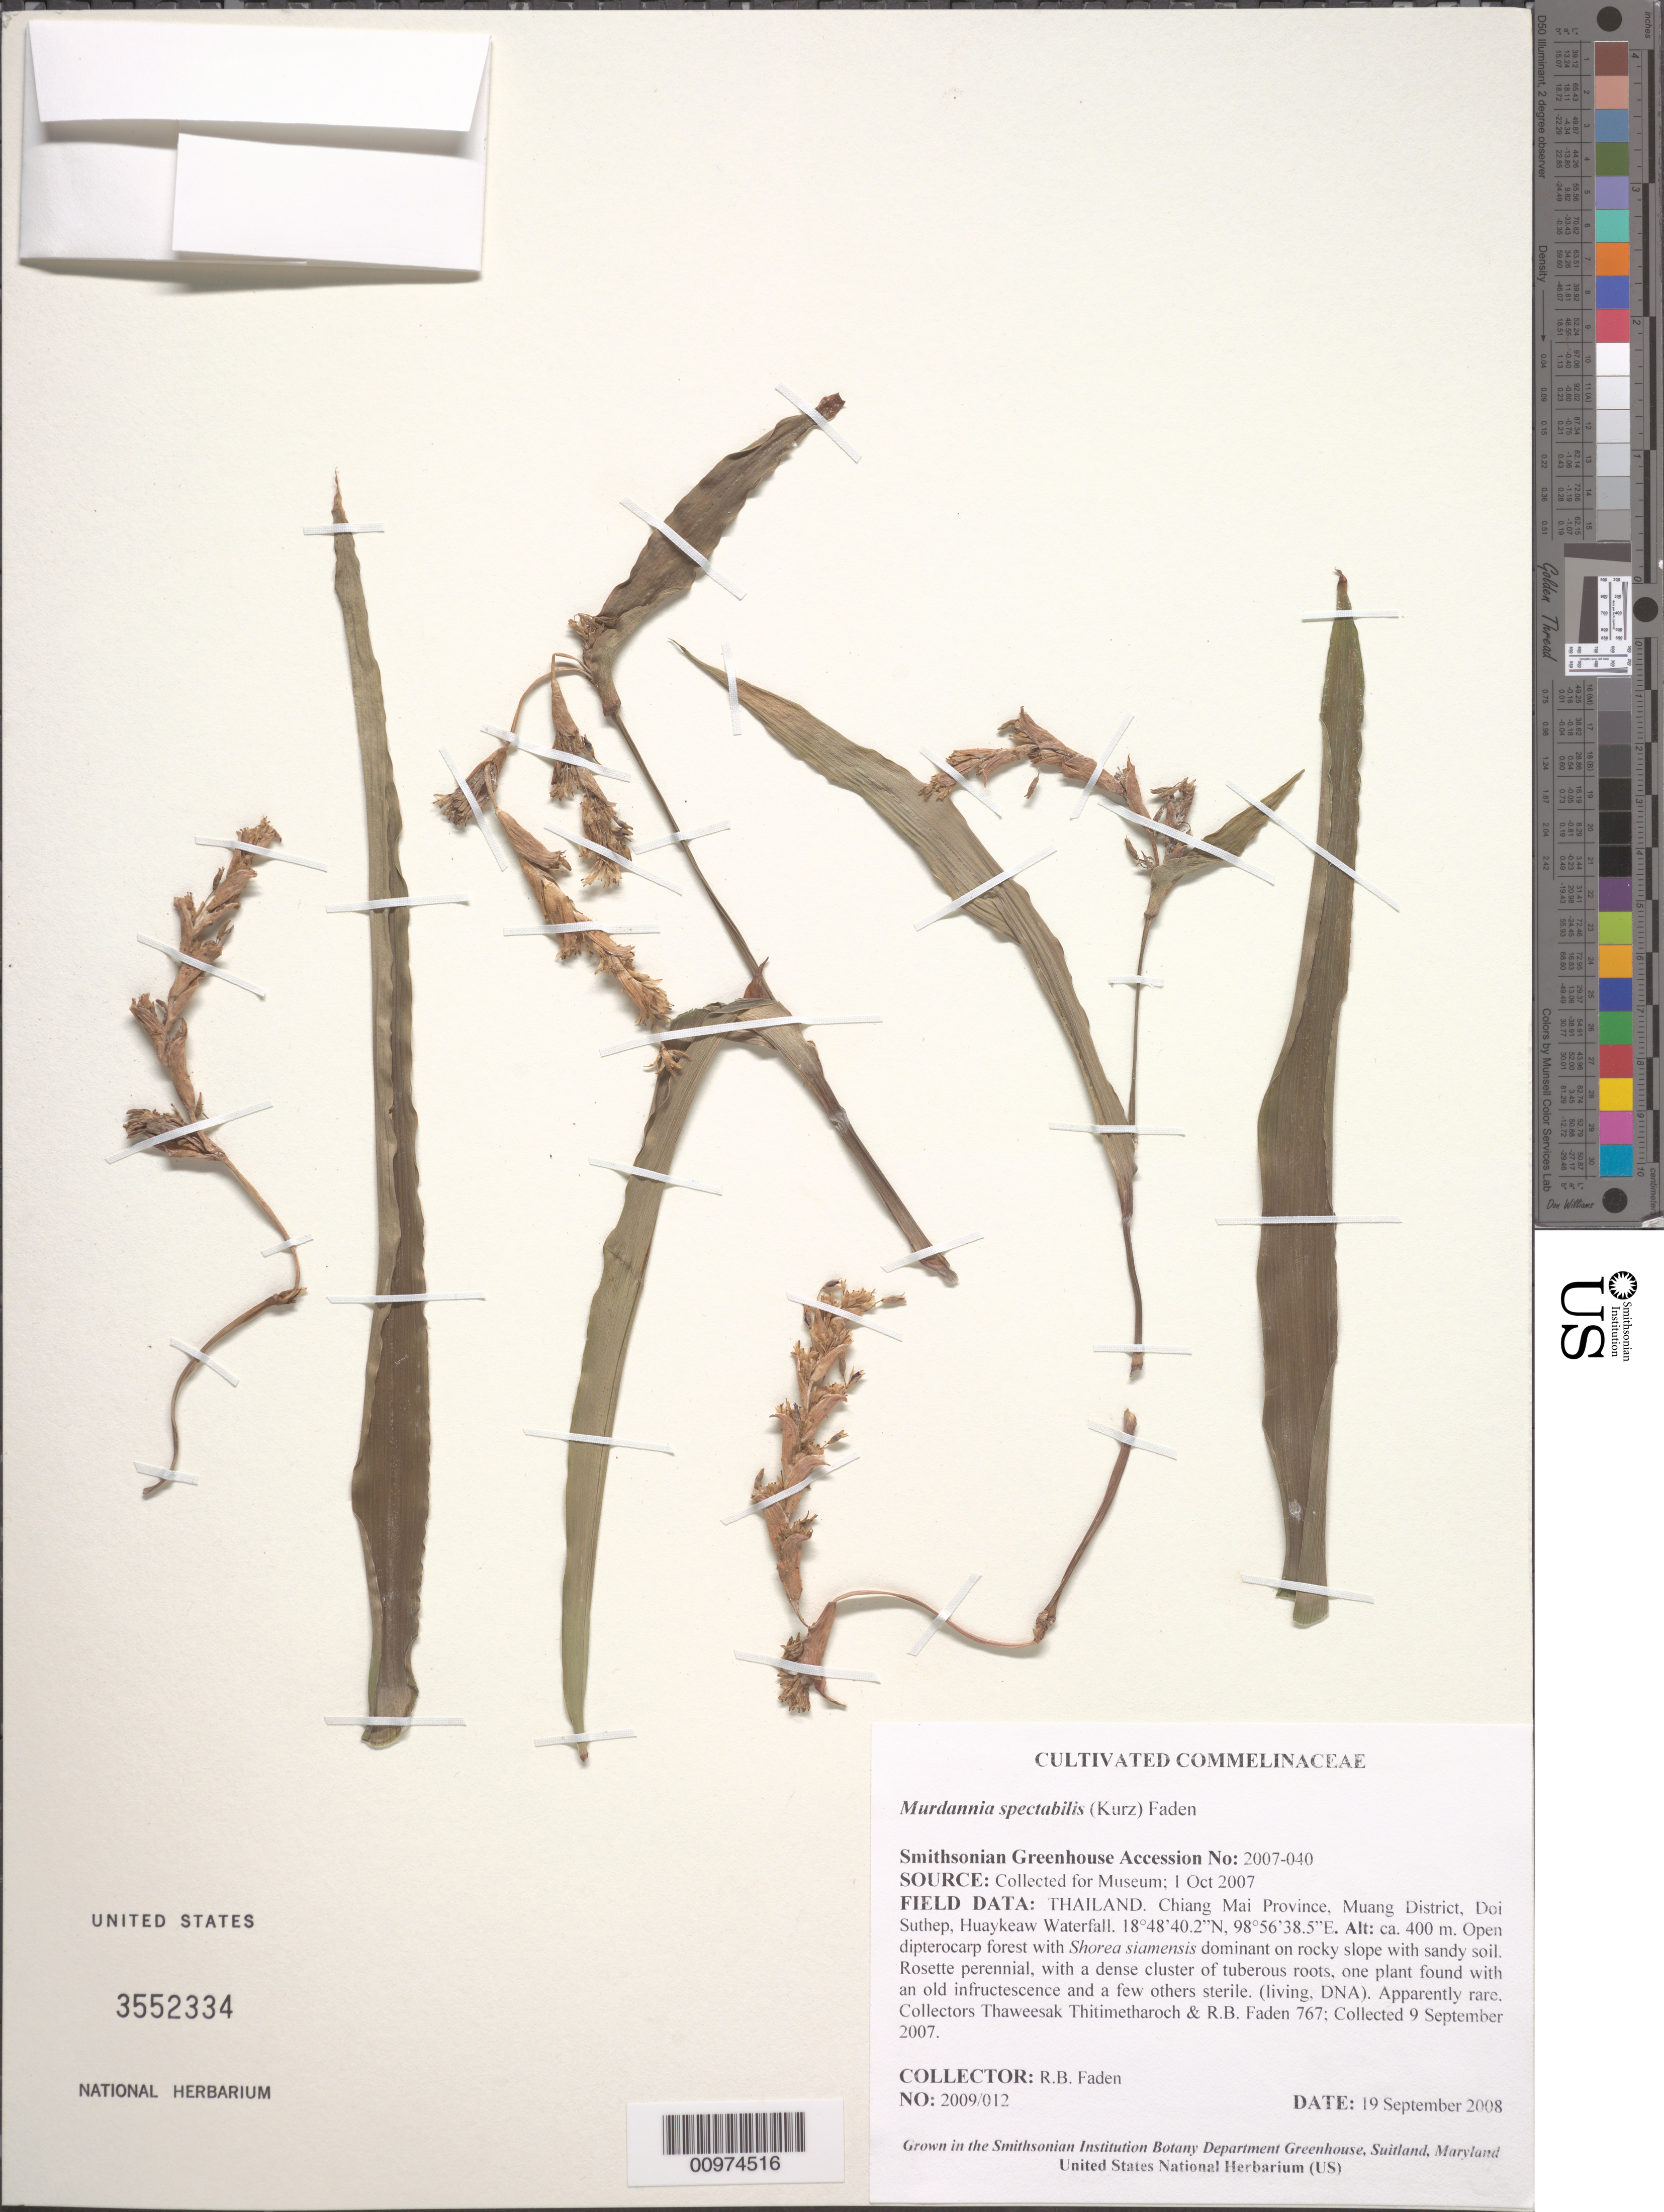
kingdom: Plantae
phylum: Tracheophyta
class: Liliopsida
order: Commelinales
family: Commelinaceae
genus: Murdannia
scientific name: Murdannia spectabilis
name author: (Kurz) Faden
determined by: Faden, Robert B., (US), Smithsonian Institution - National Museum of Natural History (UNITED STATES)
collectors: R. B. Faden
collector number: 2009/012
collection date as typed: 19 Sep 2008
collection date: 2008-09-19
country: Thailand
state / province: Chiang Mai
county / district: Muang District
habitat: Open dipterocarp forest with Shorea siamensis dominant on rocky slope with sandy soil.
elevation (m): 400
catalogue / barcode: US 3552334